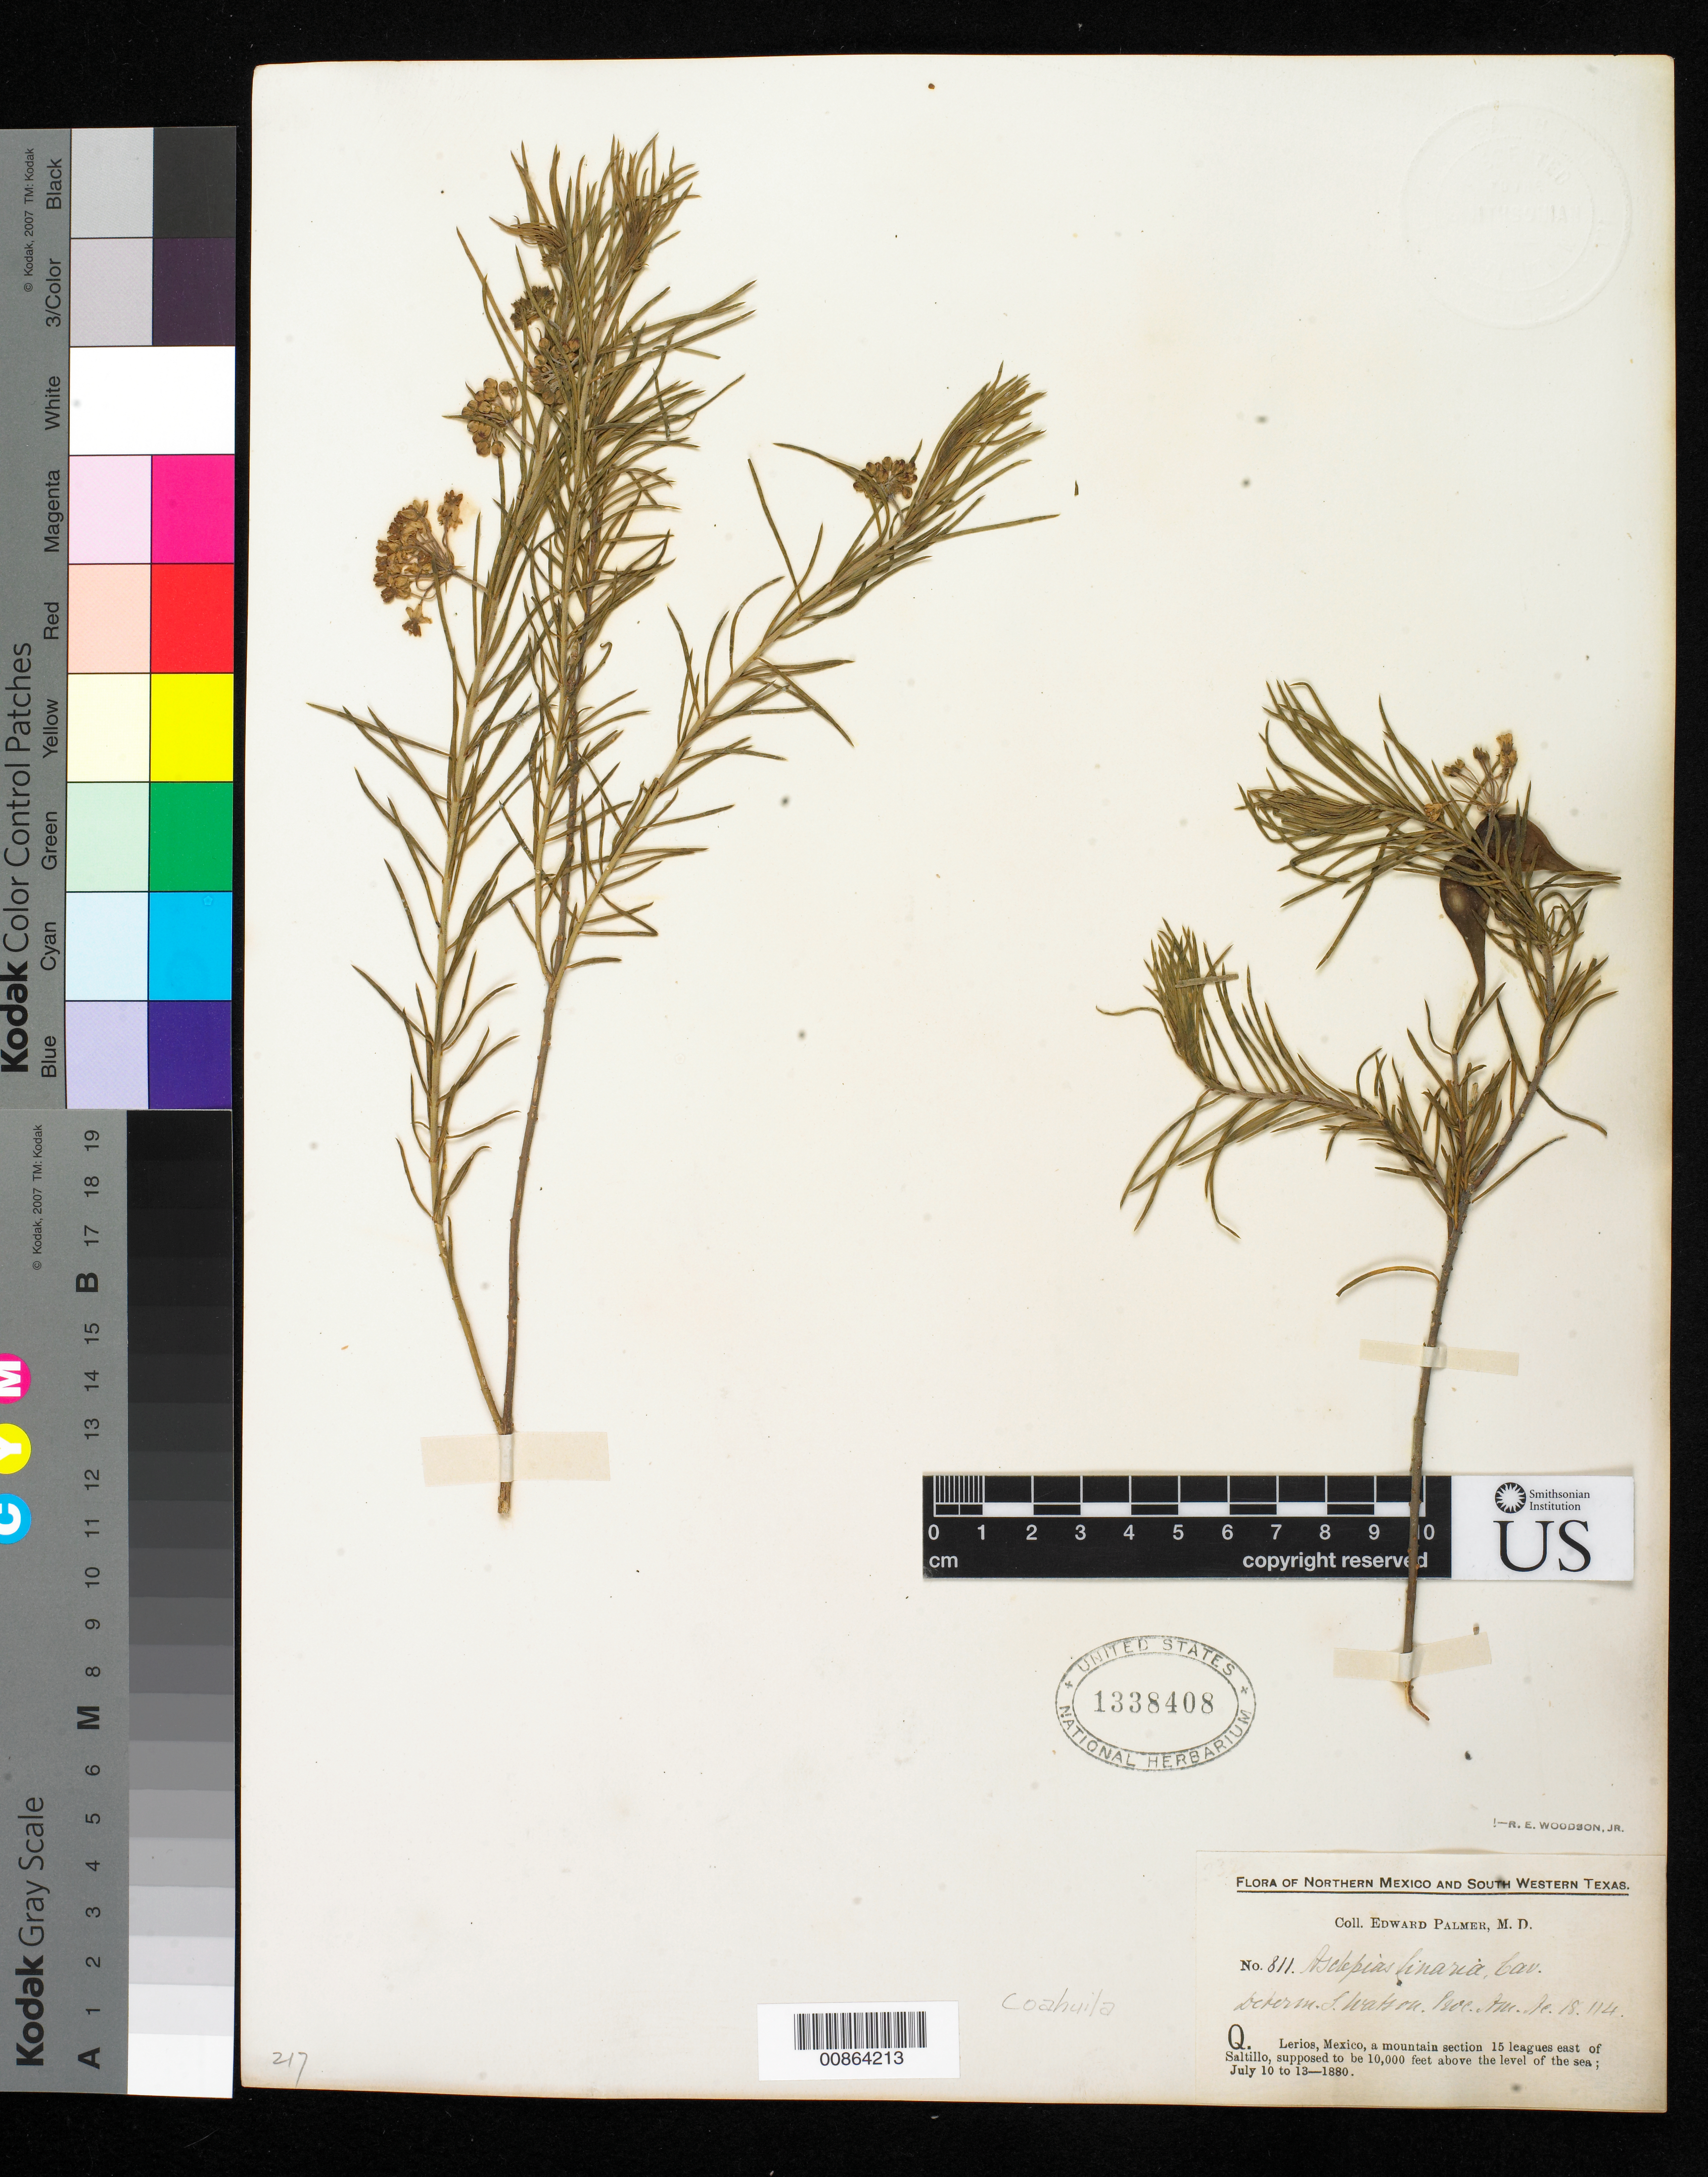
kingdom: Plantae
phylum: Tracheophyta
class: Magnoliopsida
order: Gentianales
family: Apocynaceae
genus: Asclepias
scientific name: Asclepias linaria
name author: Cav.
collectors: E. Palmer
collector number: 811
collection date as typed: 10 Jul 1880 to 13 Jul 1880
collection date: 1880-07-10/1880-07-13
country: Mexico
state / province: Coahuila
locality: Q. Lerios, 15 leagues east of Saltillo, Coahuila.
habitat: A mountain section.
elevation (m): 3048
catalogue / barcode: US 1338408